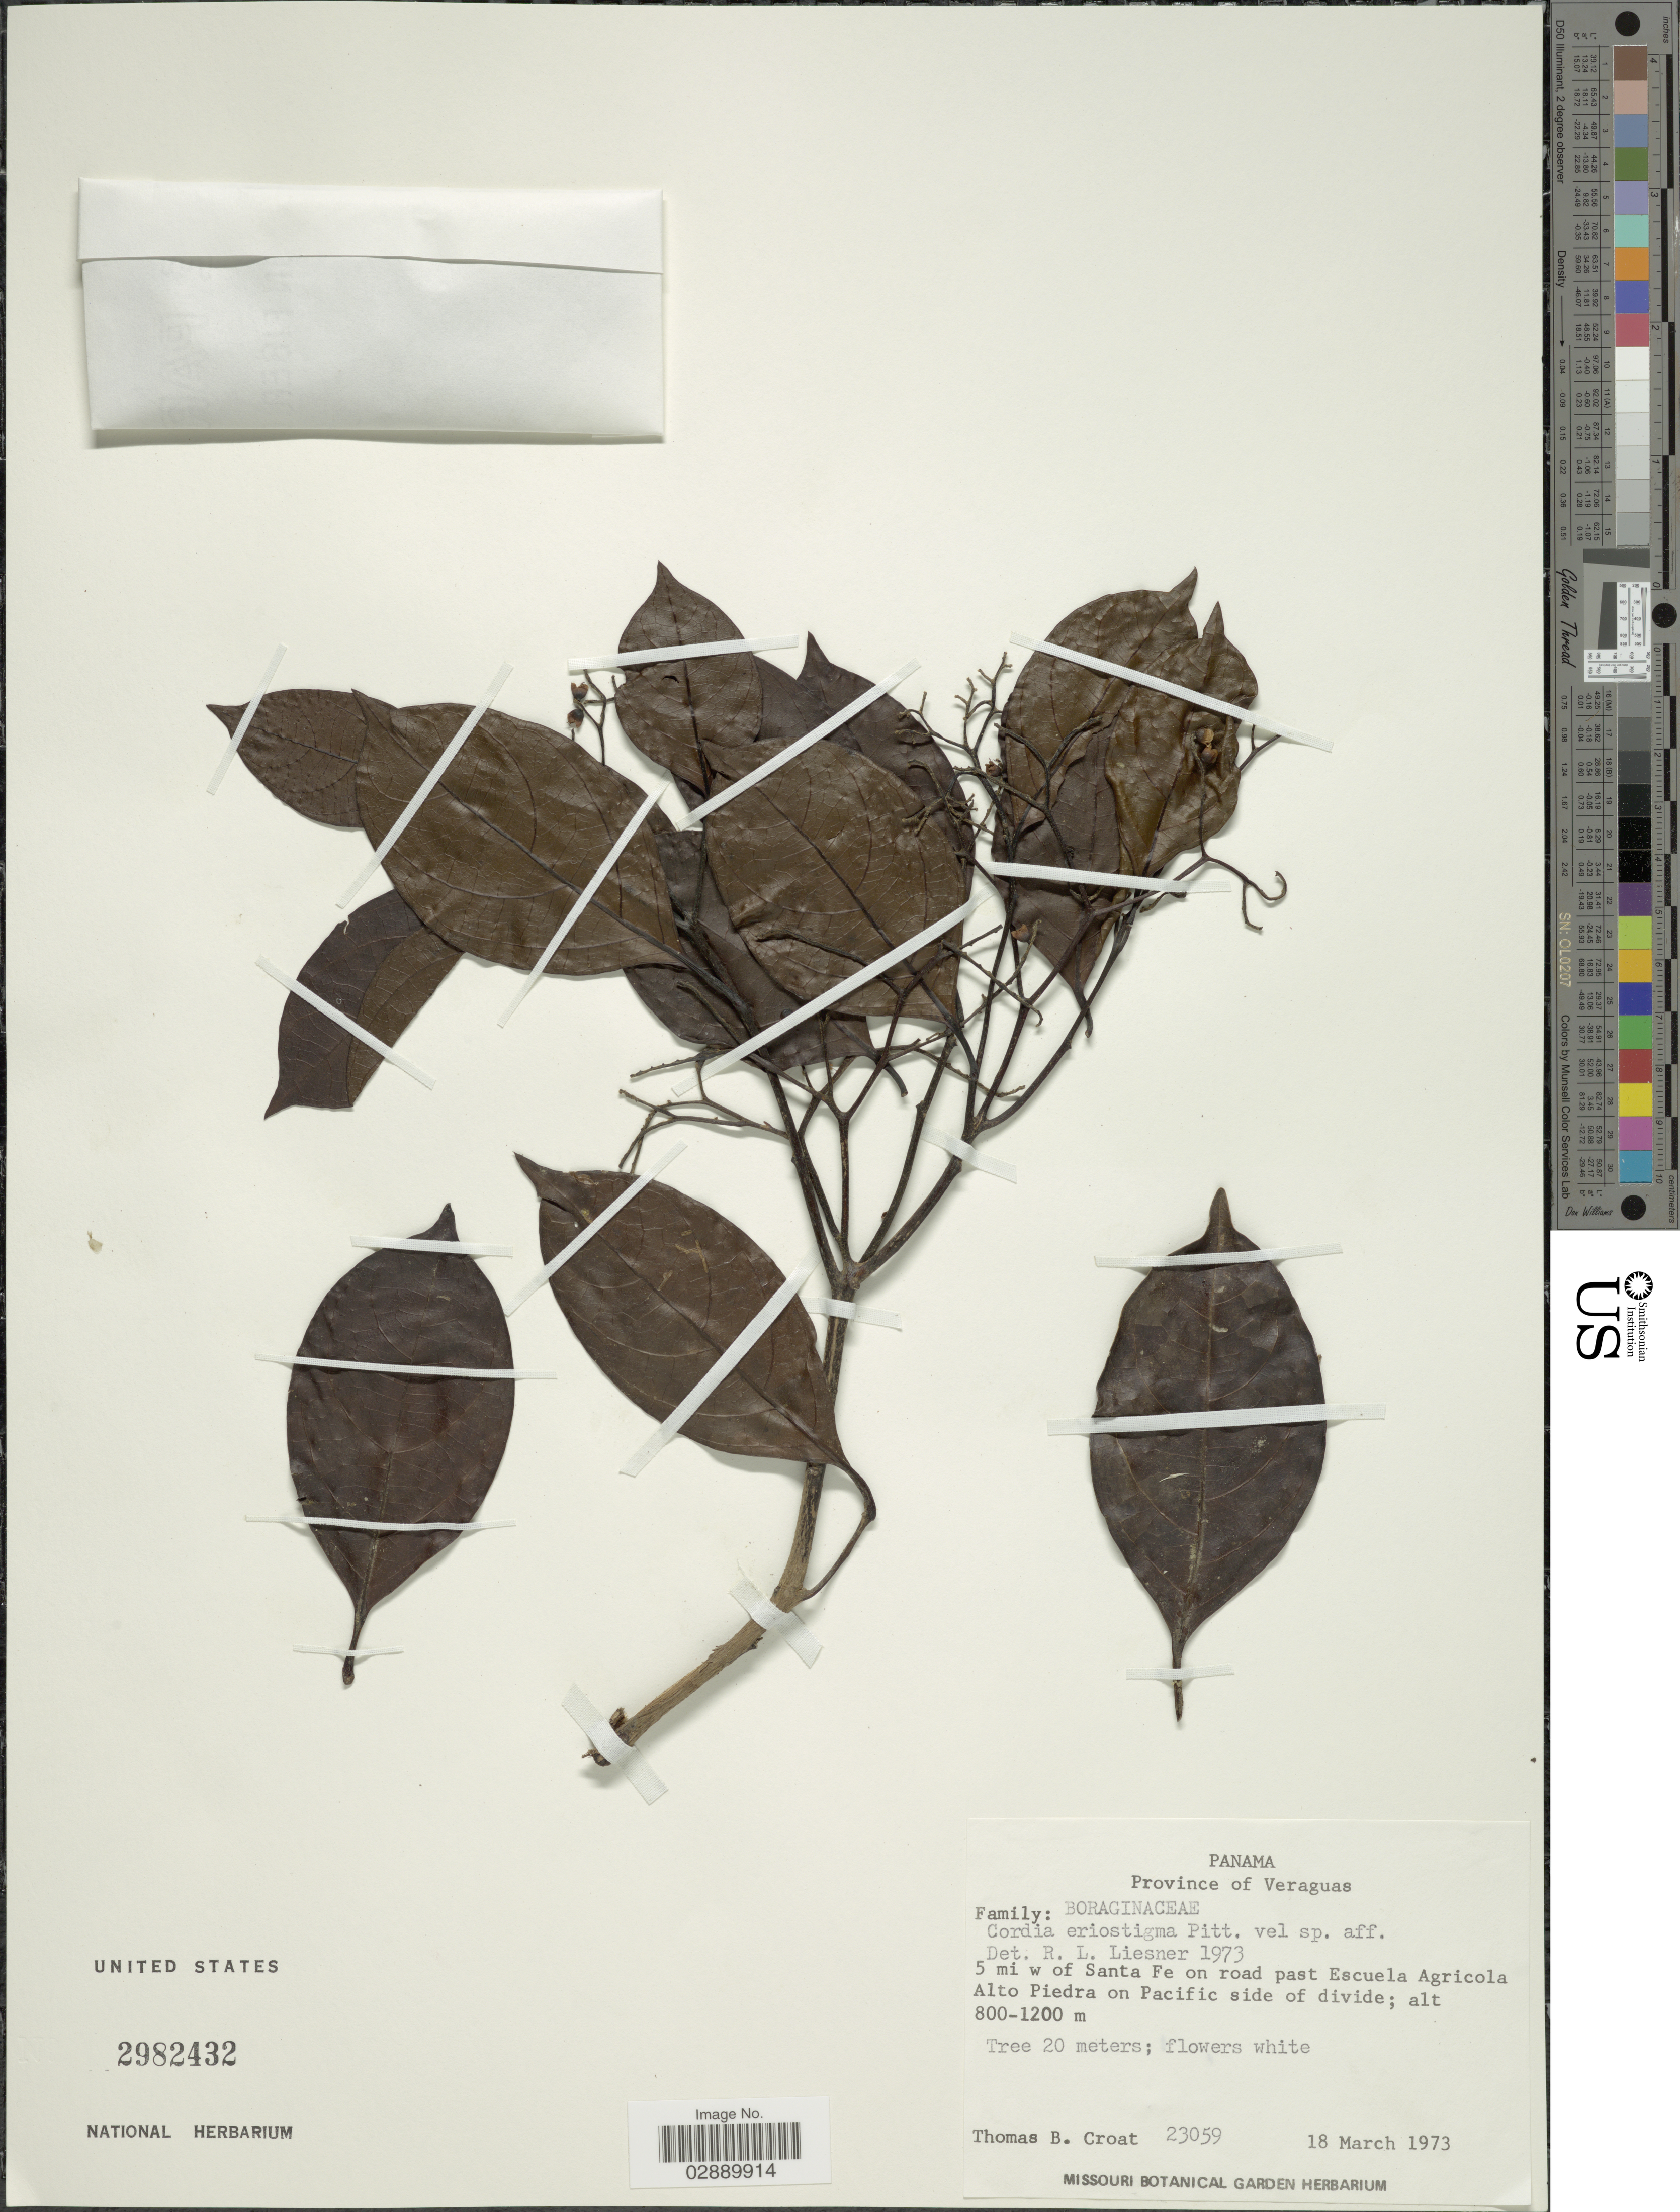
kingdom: Plantae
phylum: Tracheophyta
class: Magnoliopsida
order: Boraginales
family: Cordiaceae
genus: Cordia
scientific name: Cordia eriostigma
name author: Pittier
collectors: T. B. Croat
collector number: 23059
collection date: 1973-03-18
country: Panama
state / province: Veraguas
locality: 5 mi w of Santa Fe on road past Escuela Agricola Alto Piedra on Pacific side of divide.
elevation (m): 800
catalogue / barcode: US 2982432